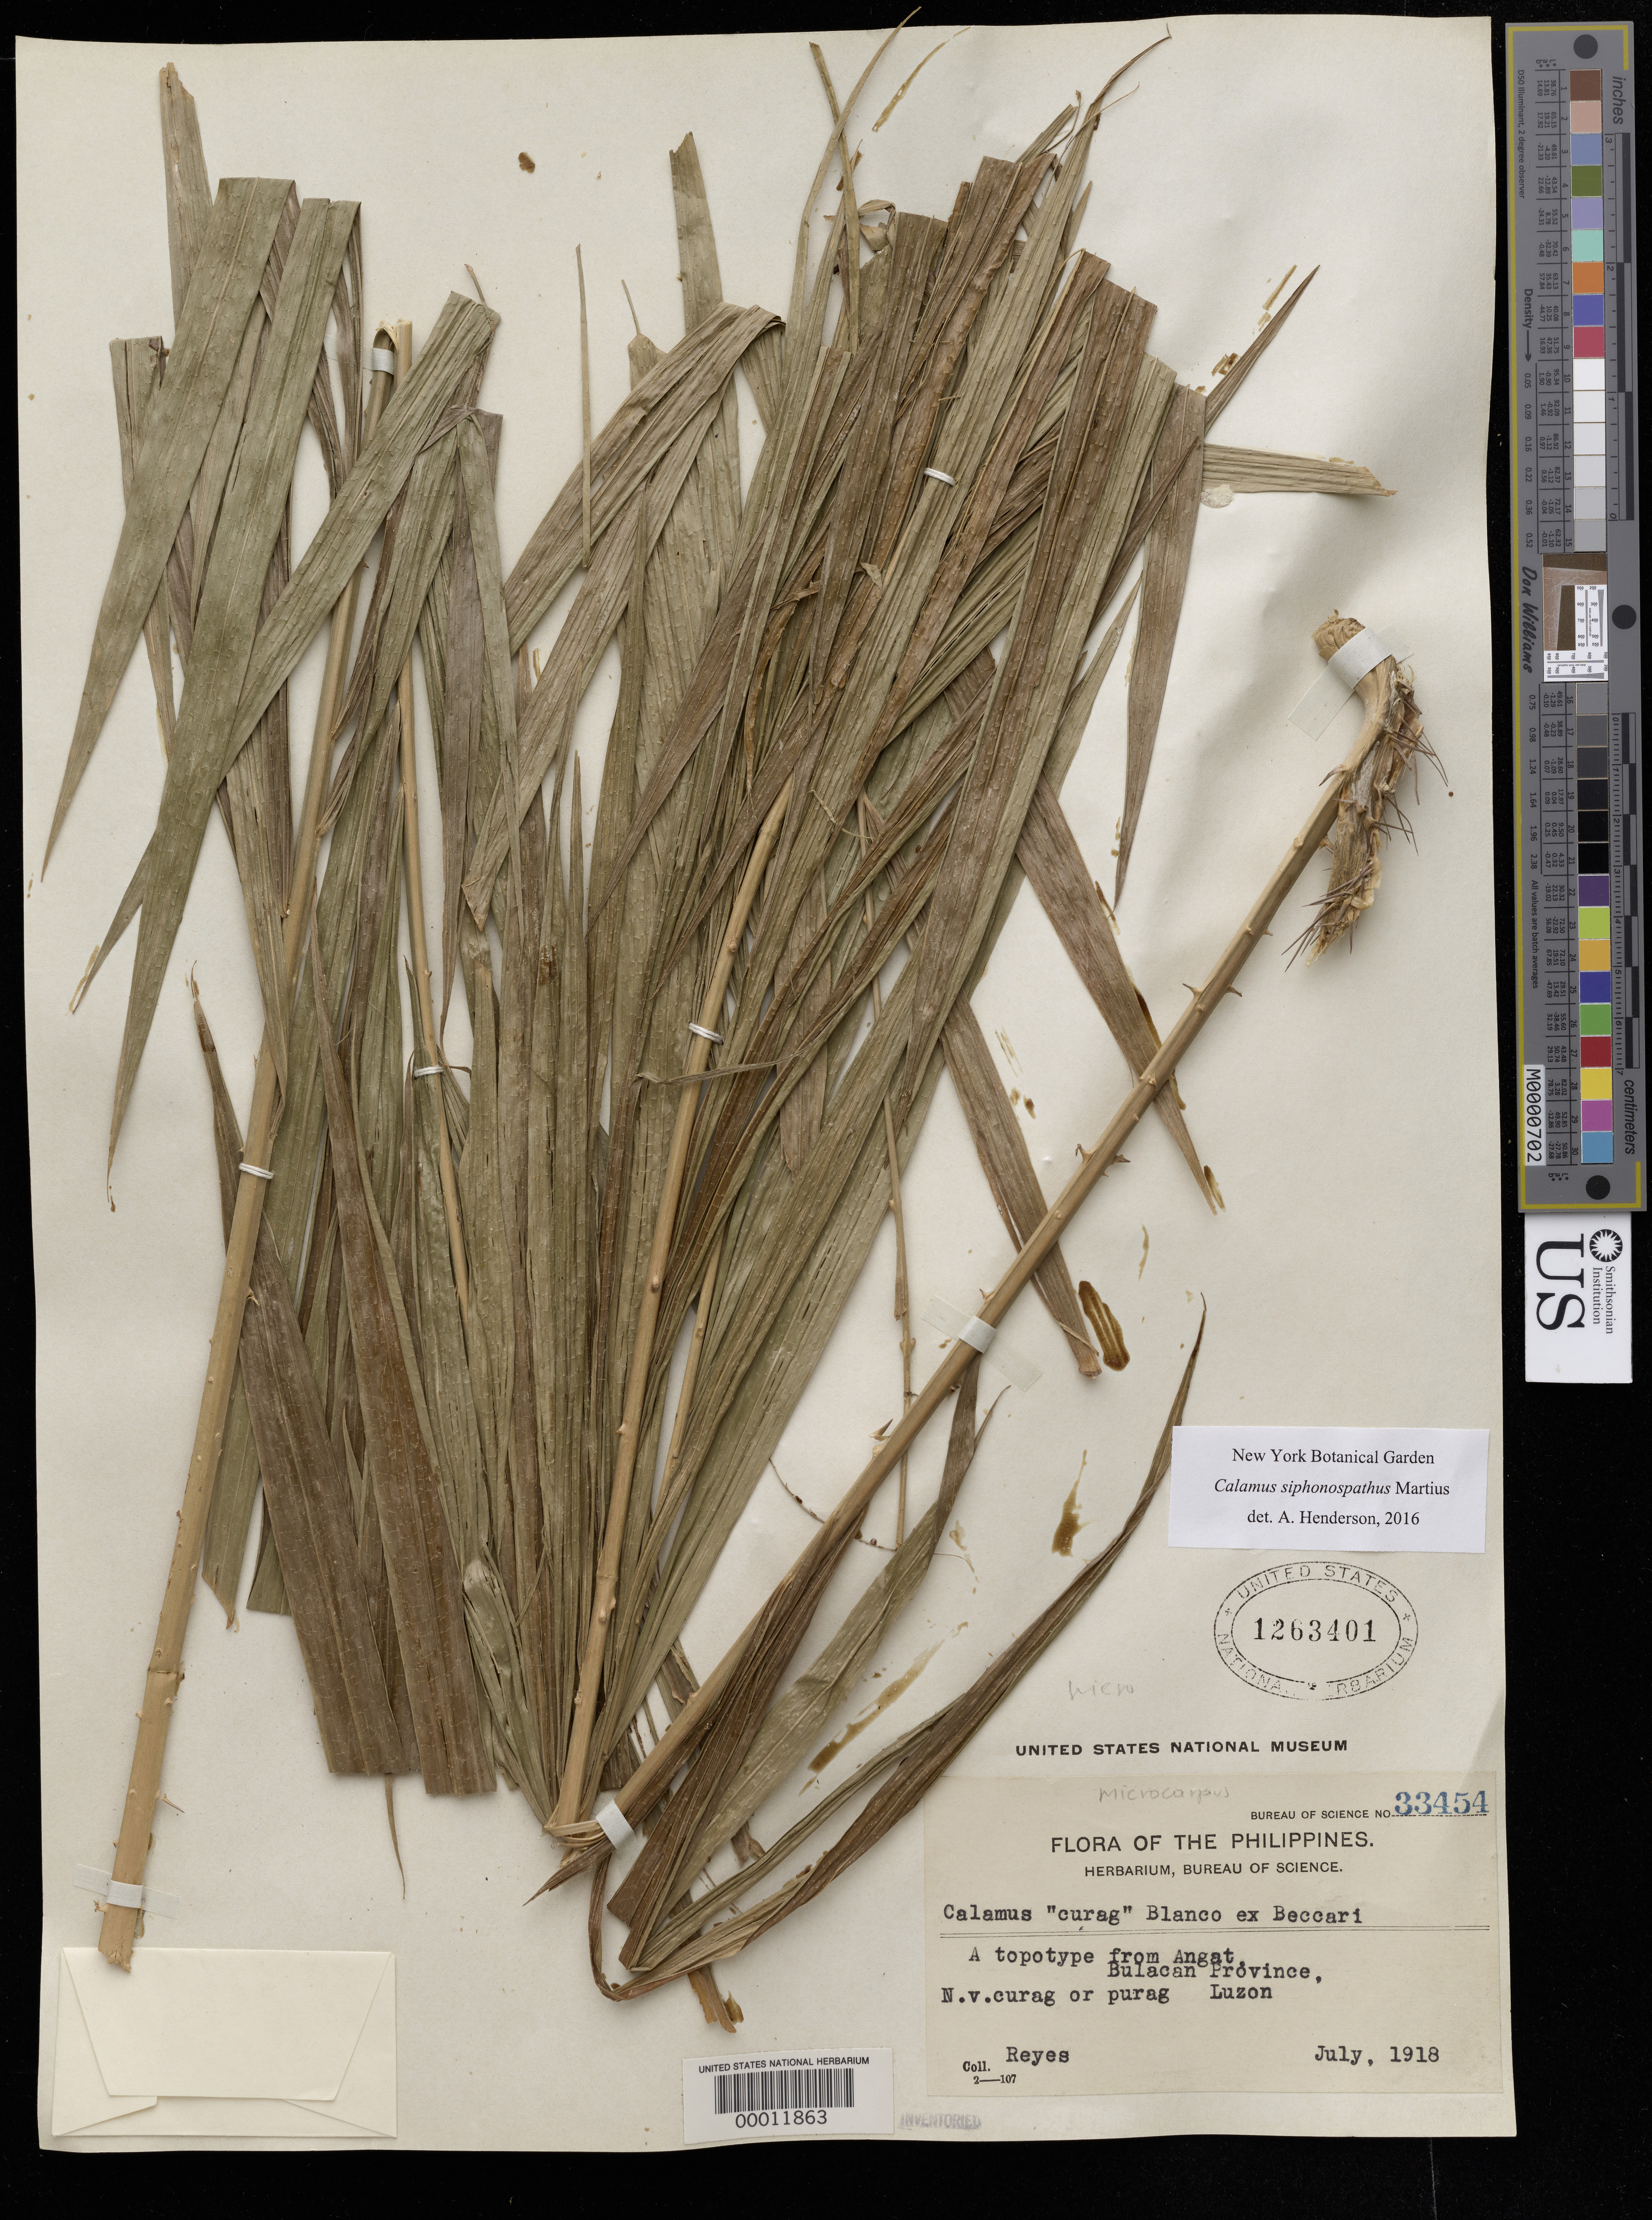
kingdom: Plantae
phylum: Tracheophyta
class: Liliopsida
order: Arecales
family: Arecaceae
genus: Calamus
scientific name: Calamus siphonospathus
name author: Martius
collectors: Reyes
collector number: Bureau of Science 33454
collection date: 1918-07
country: Philippines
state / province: Central Luzon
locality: The Philippines. From Angat Bulacan Province.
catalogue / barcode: US 1263401